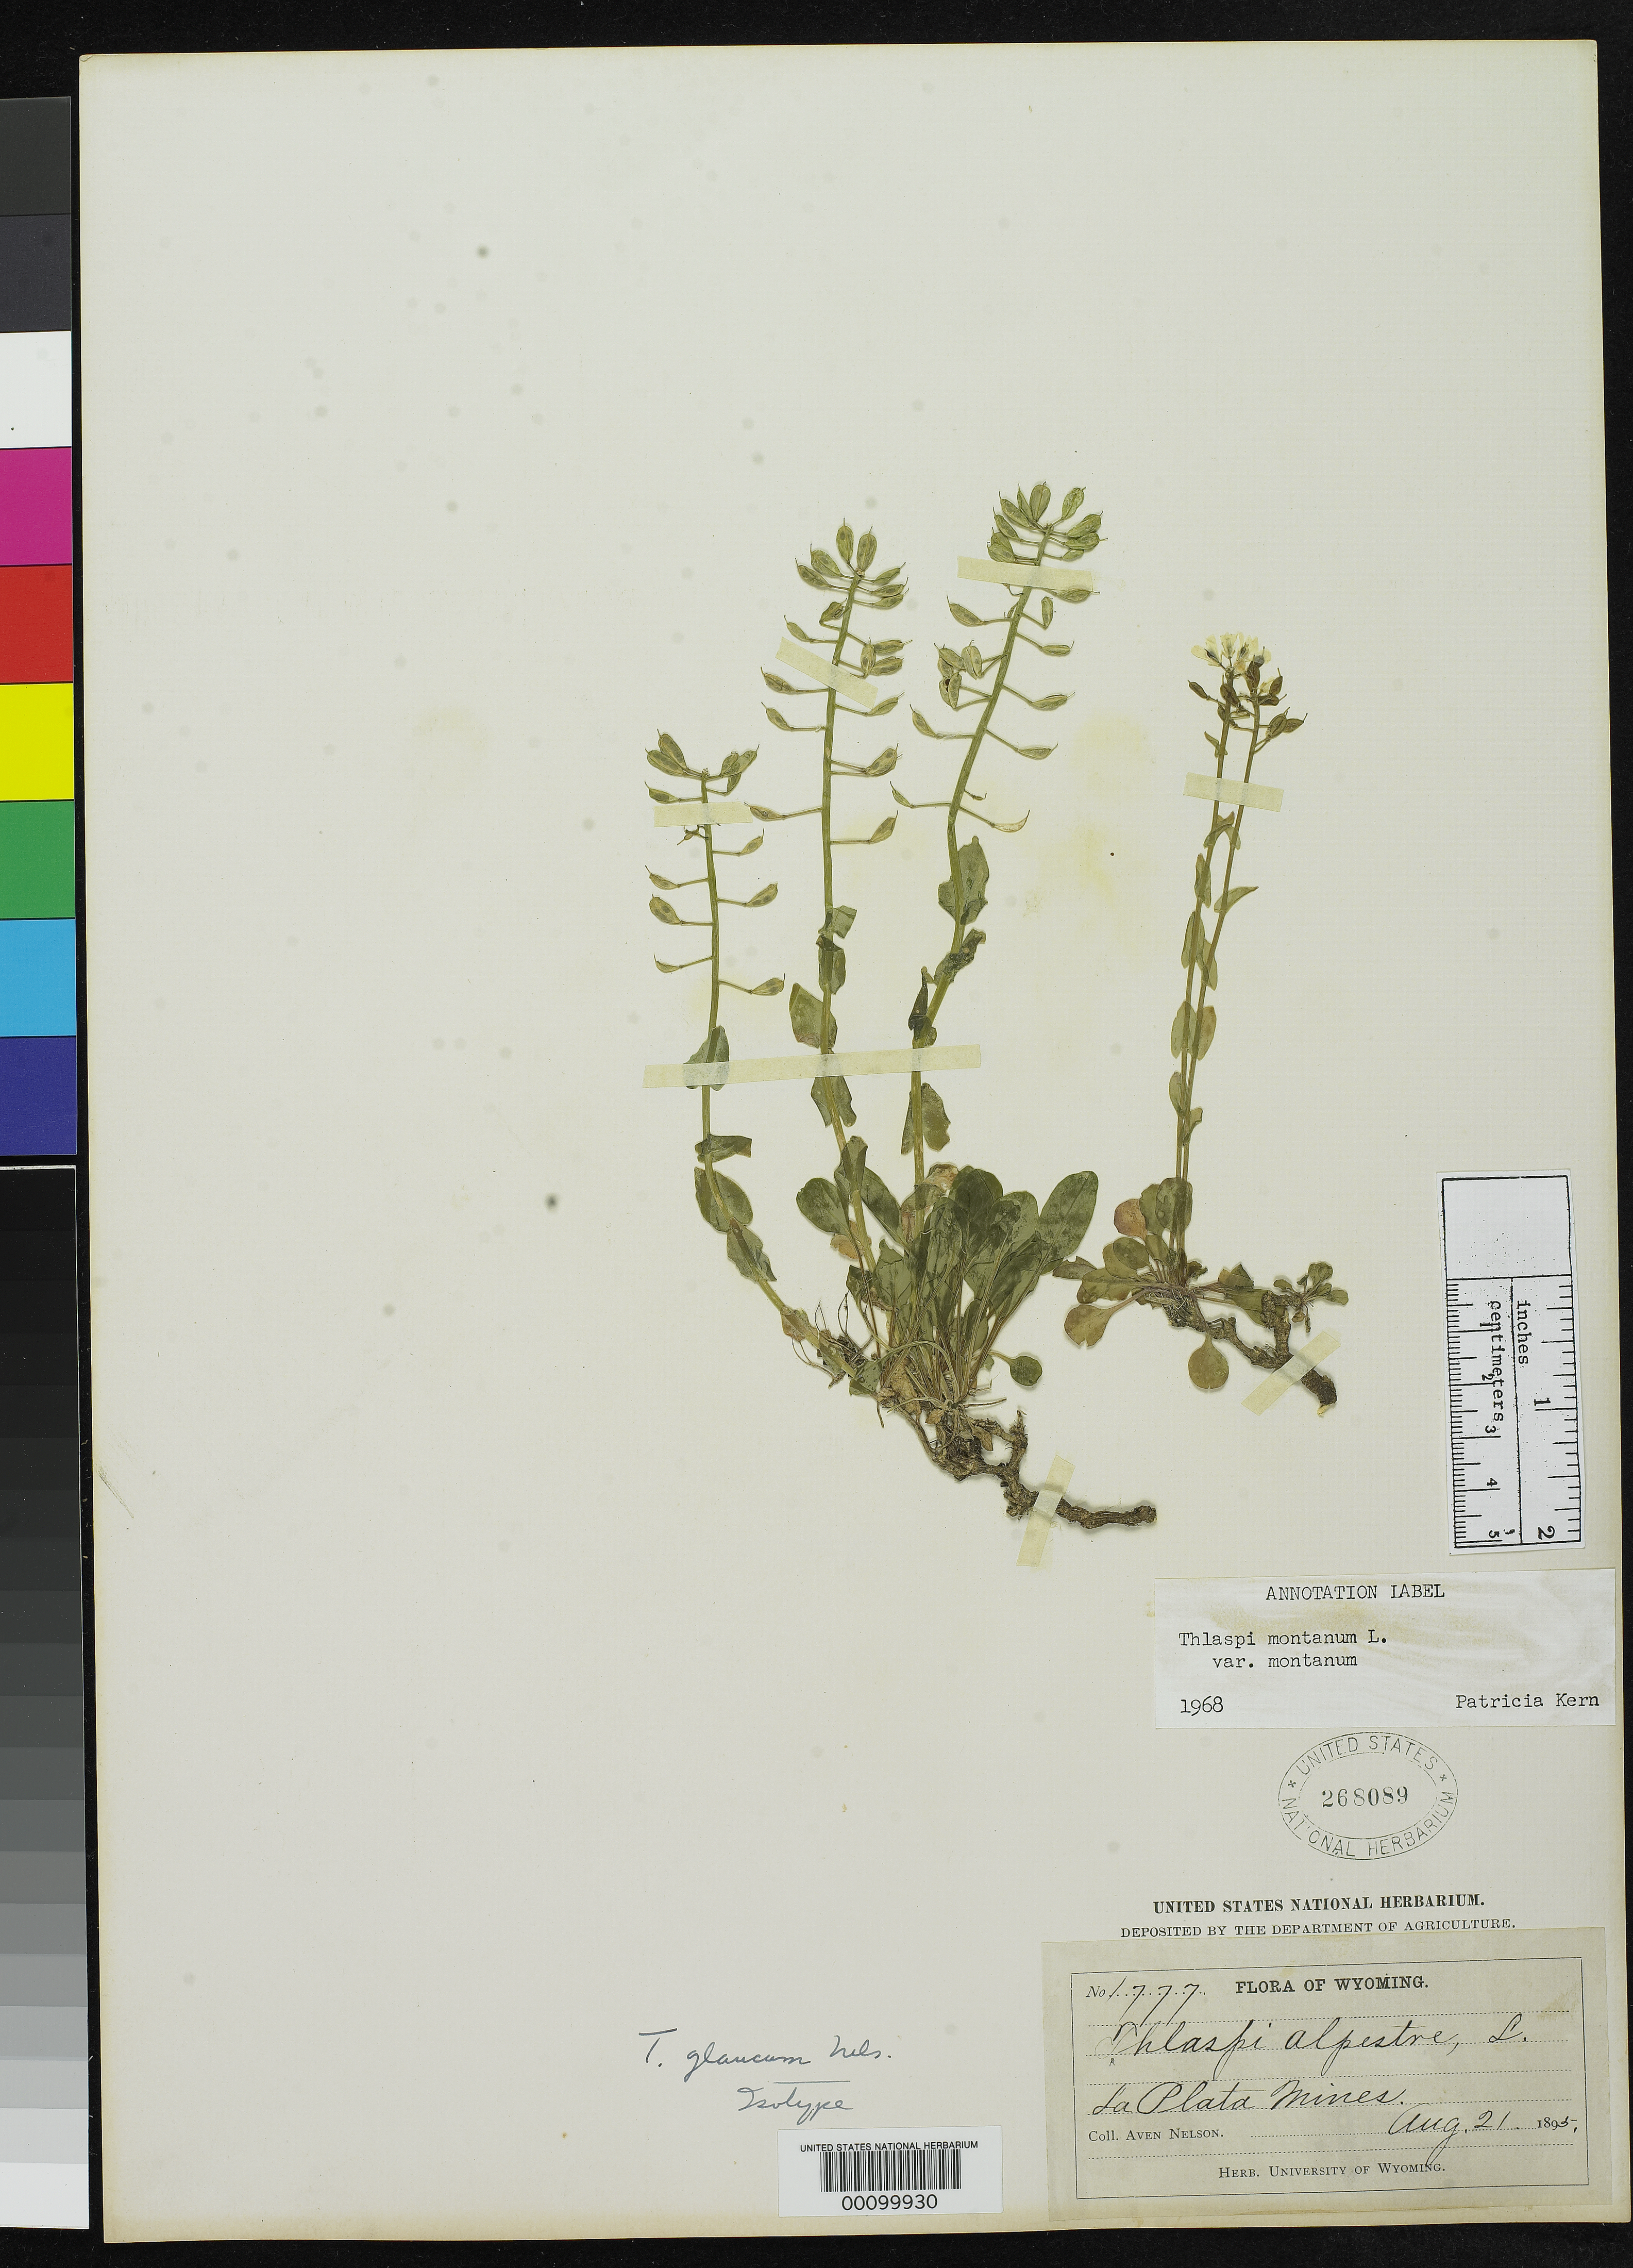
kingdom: Plantae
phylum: Tracheophyta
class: Magnoliopsida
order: Brassicales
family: Brassicaceae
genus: Thlaspi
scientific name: Thlaspi alpestre var. glaucum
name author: A. Nelson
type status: Isotype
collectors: A. Nelson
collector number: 1777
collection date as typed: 21 Aug 1984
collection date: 1984-08-21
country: United States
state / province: Wyoming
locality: La Plata Mines.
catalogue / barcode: US 268089